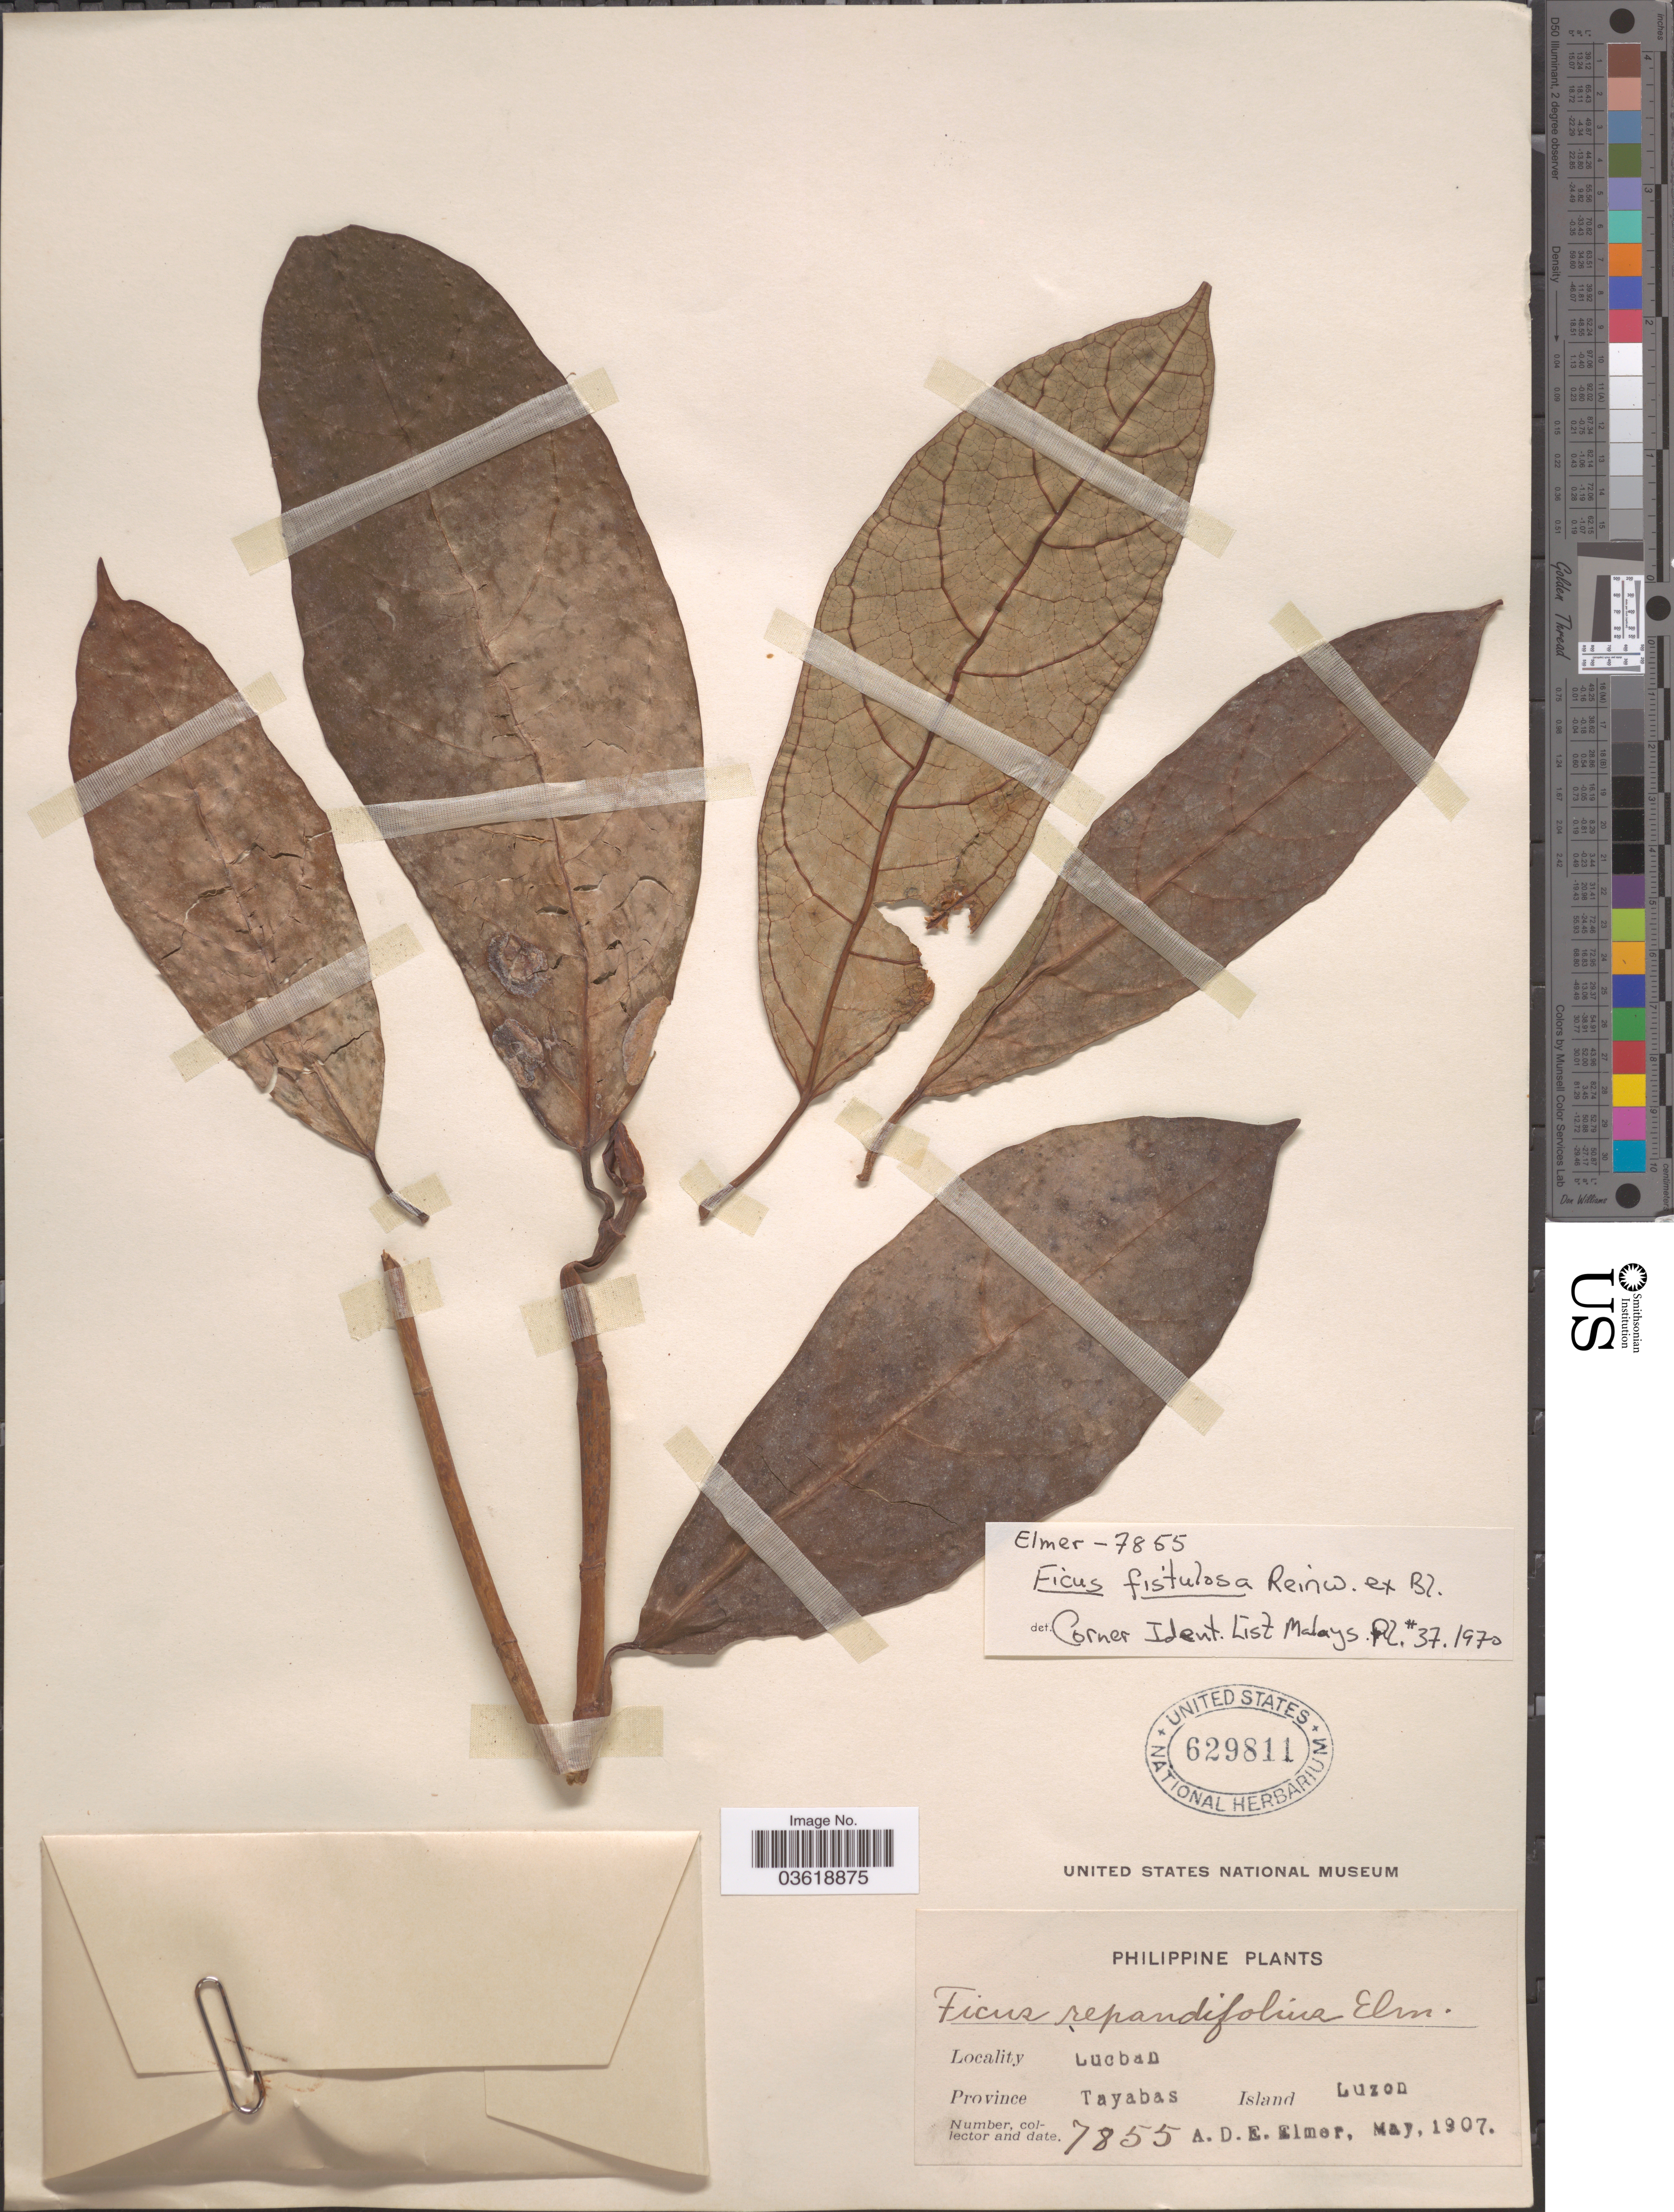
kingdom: Plantae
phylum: Tracheophyta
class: Magnoliopsida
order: Rosales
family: Moraceae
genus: Ficus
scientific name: Ficus fistulosa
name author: Reinw. ex Blume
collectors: A. D. E. Elmer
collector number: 7855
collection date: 1907-05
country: Philippines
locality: Lucban. Province Tayabas. Island Luzon.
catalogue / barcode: US 629811